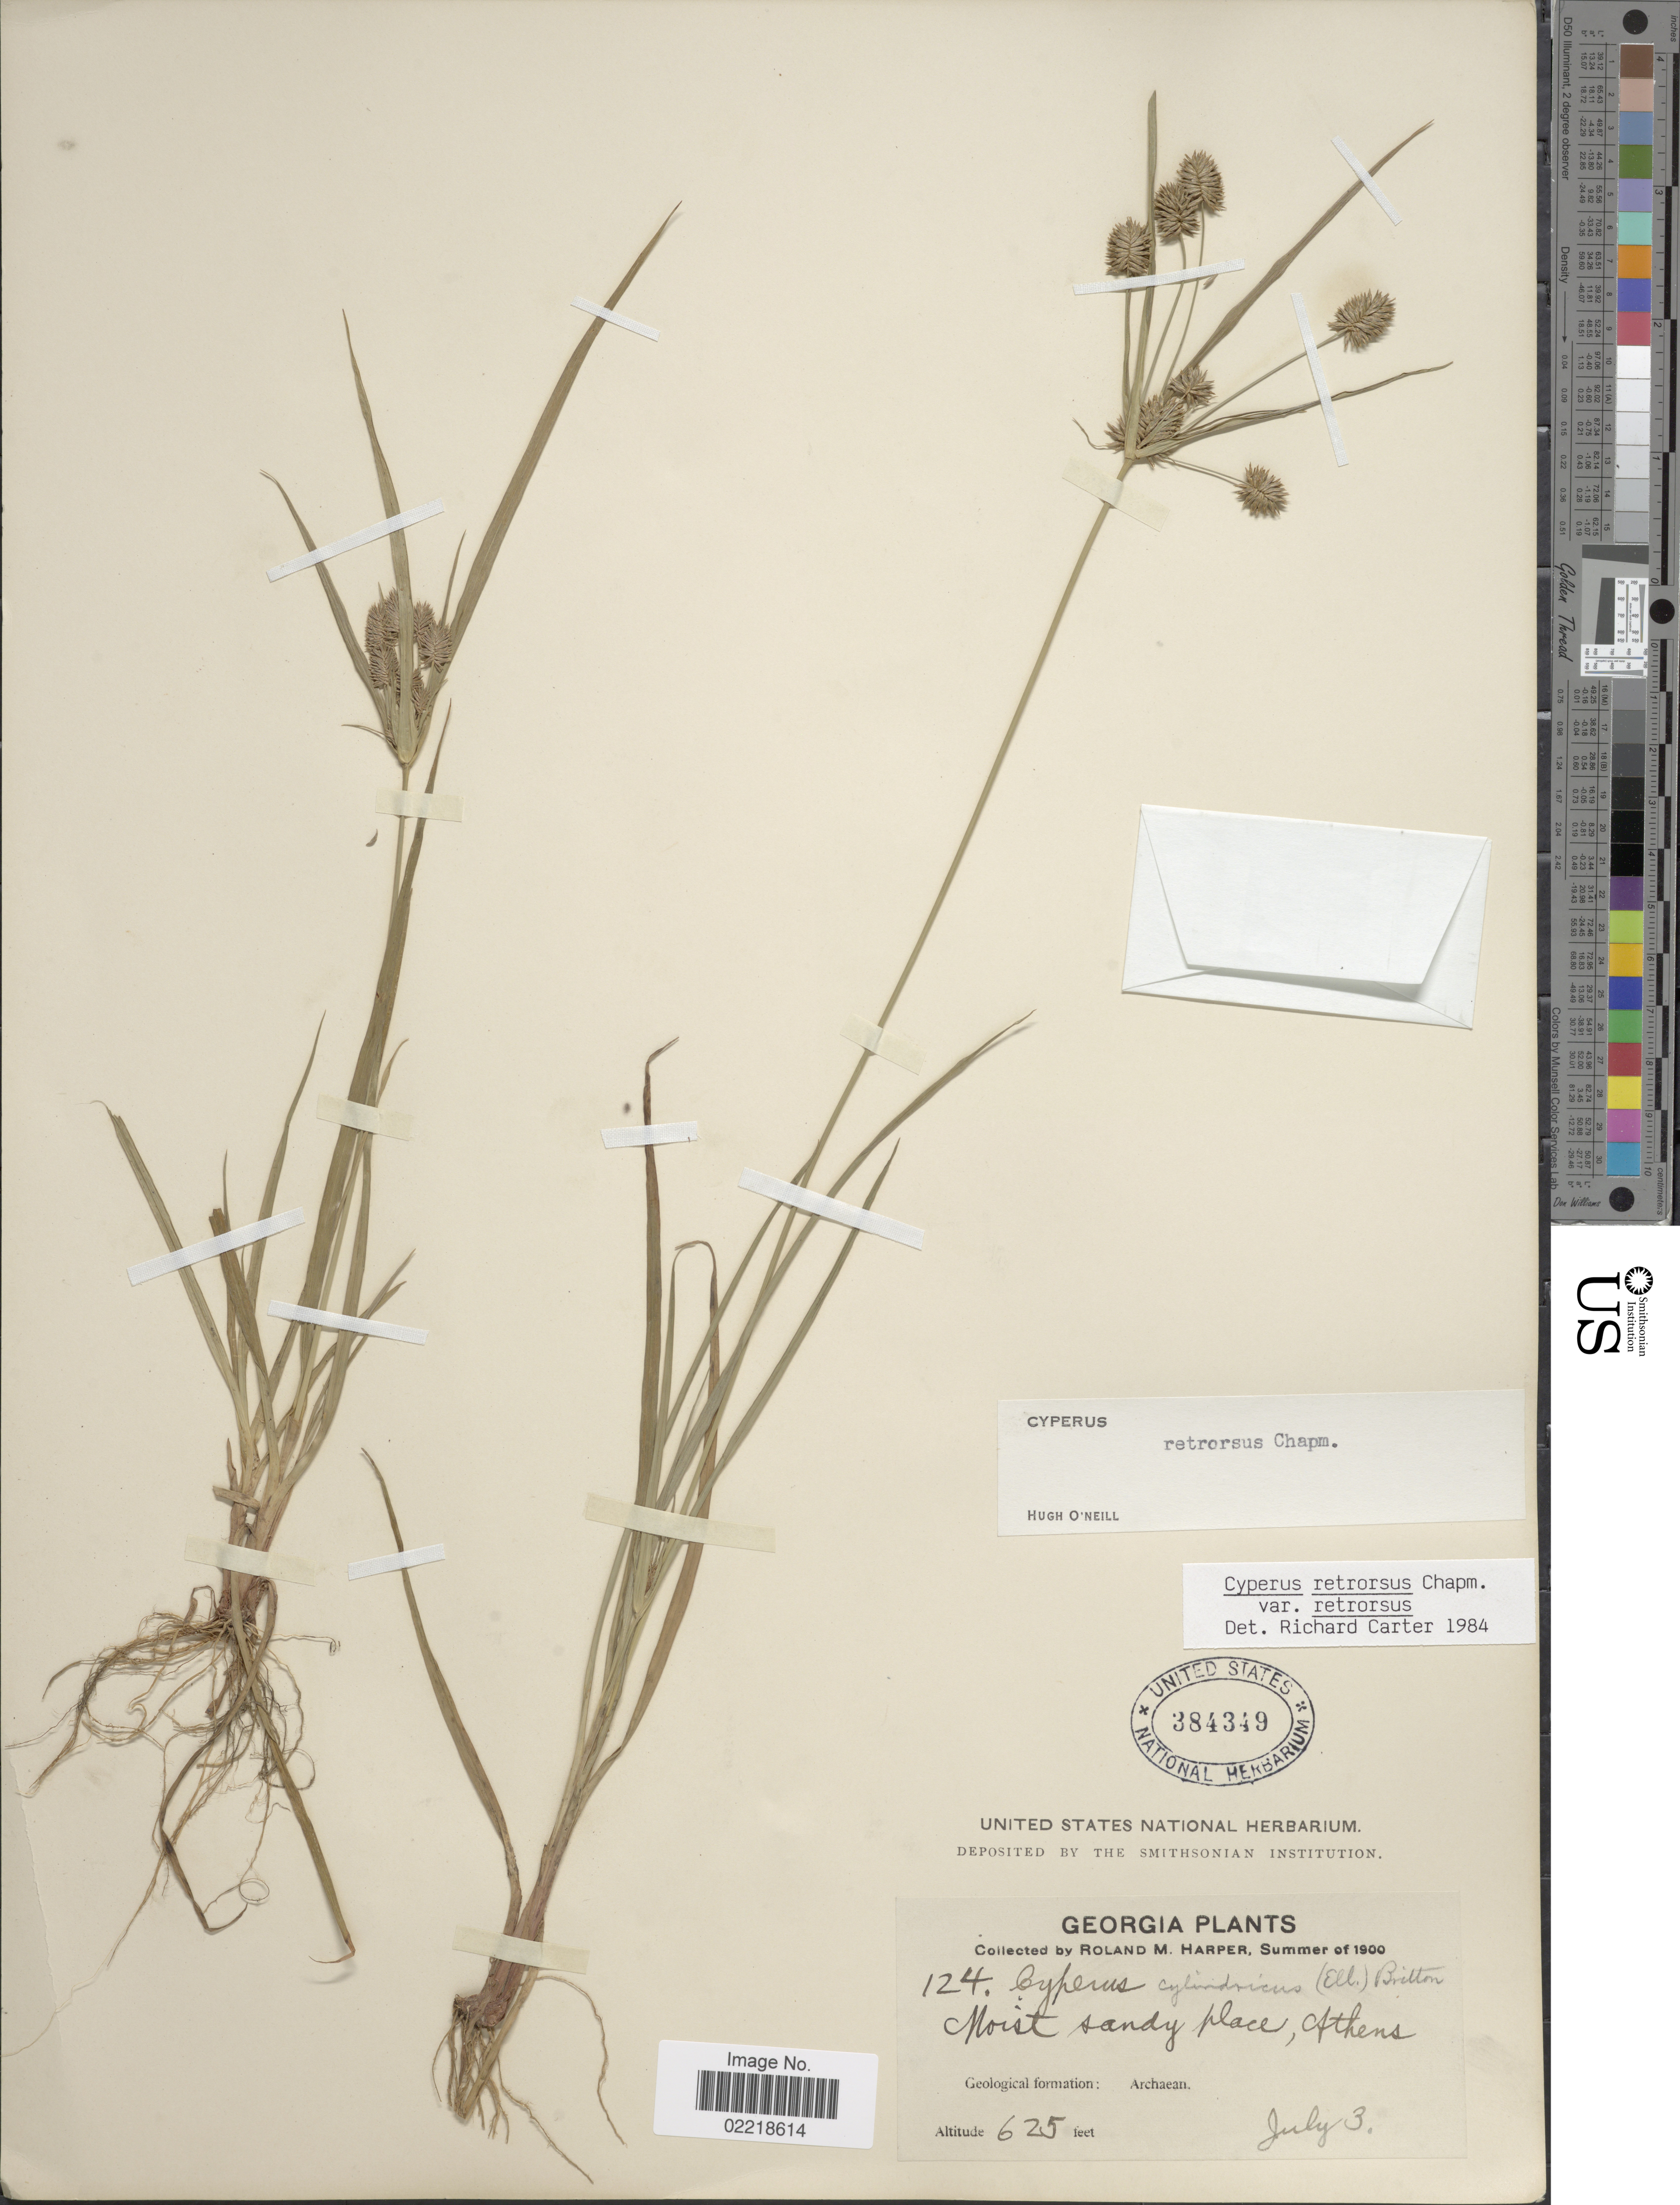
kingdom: Plantae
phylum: Tracheophyta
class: Liliopsida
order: Poales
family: Cyperaceae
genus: Cyperus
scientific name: Cyperus retrorsus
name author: Chapm.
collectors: R. M. Harper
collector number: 124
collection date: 1900-07-03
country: United States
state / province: Georgia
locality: Moist sandy place, Athens, Archaean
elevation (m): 190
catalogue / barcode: US 384349